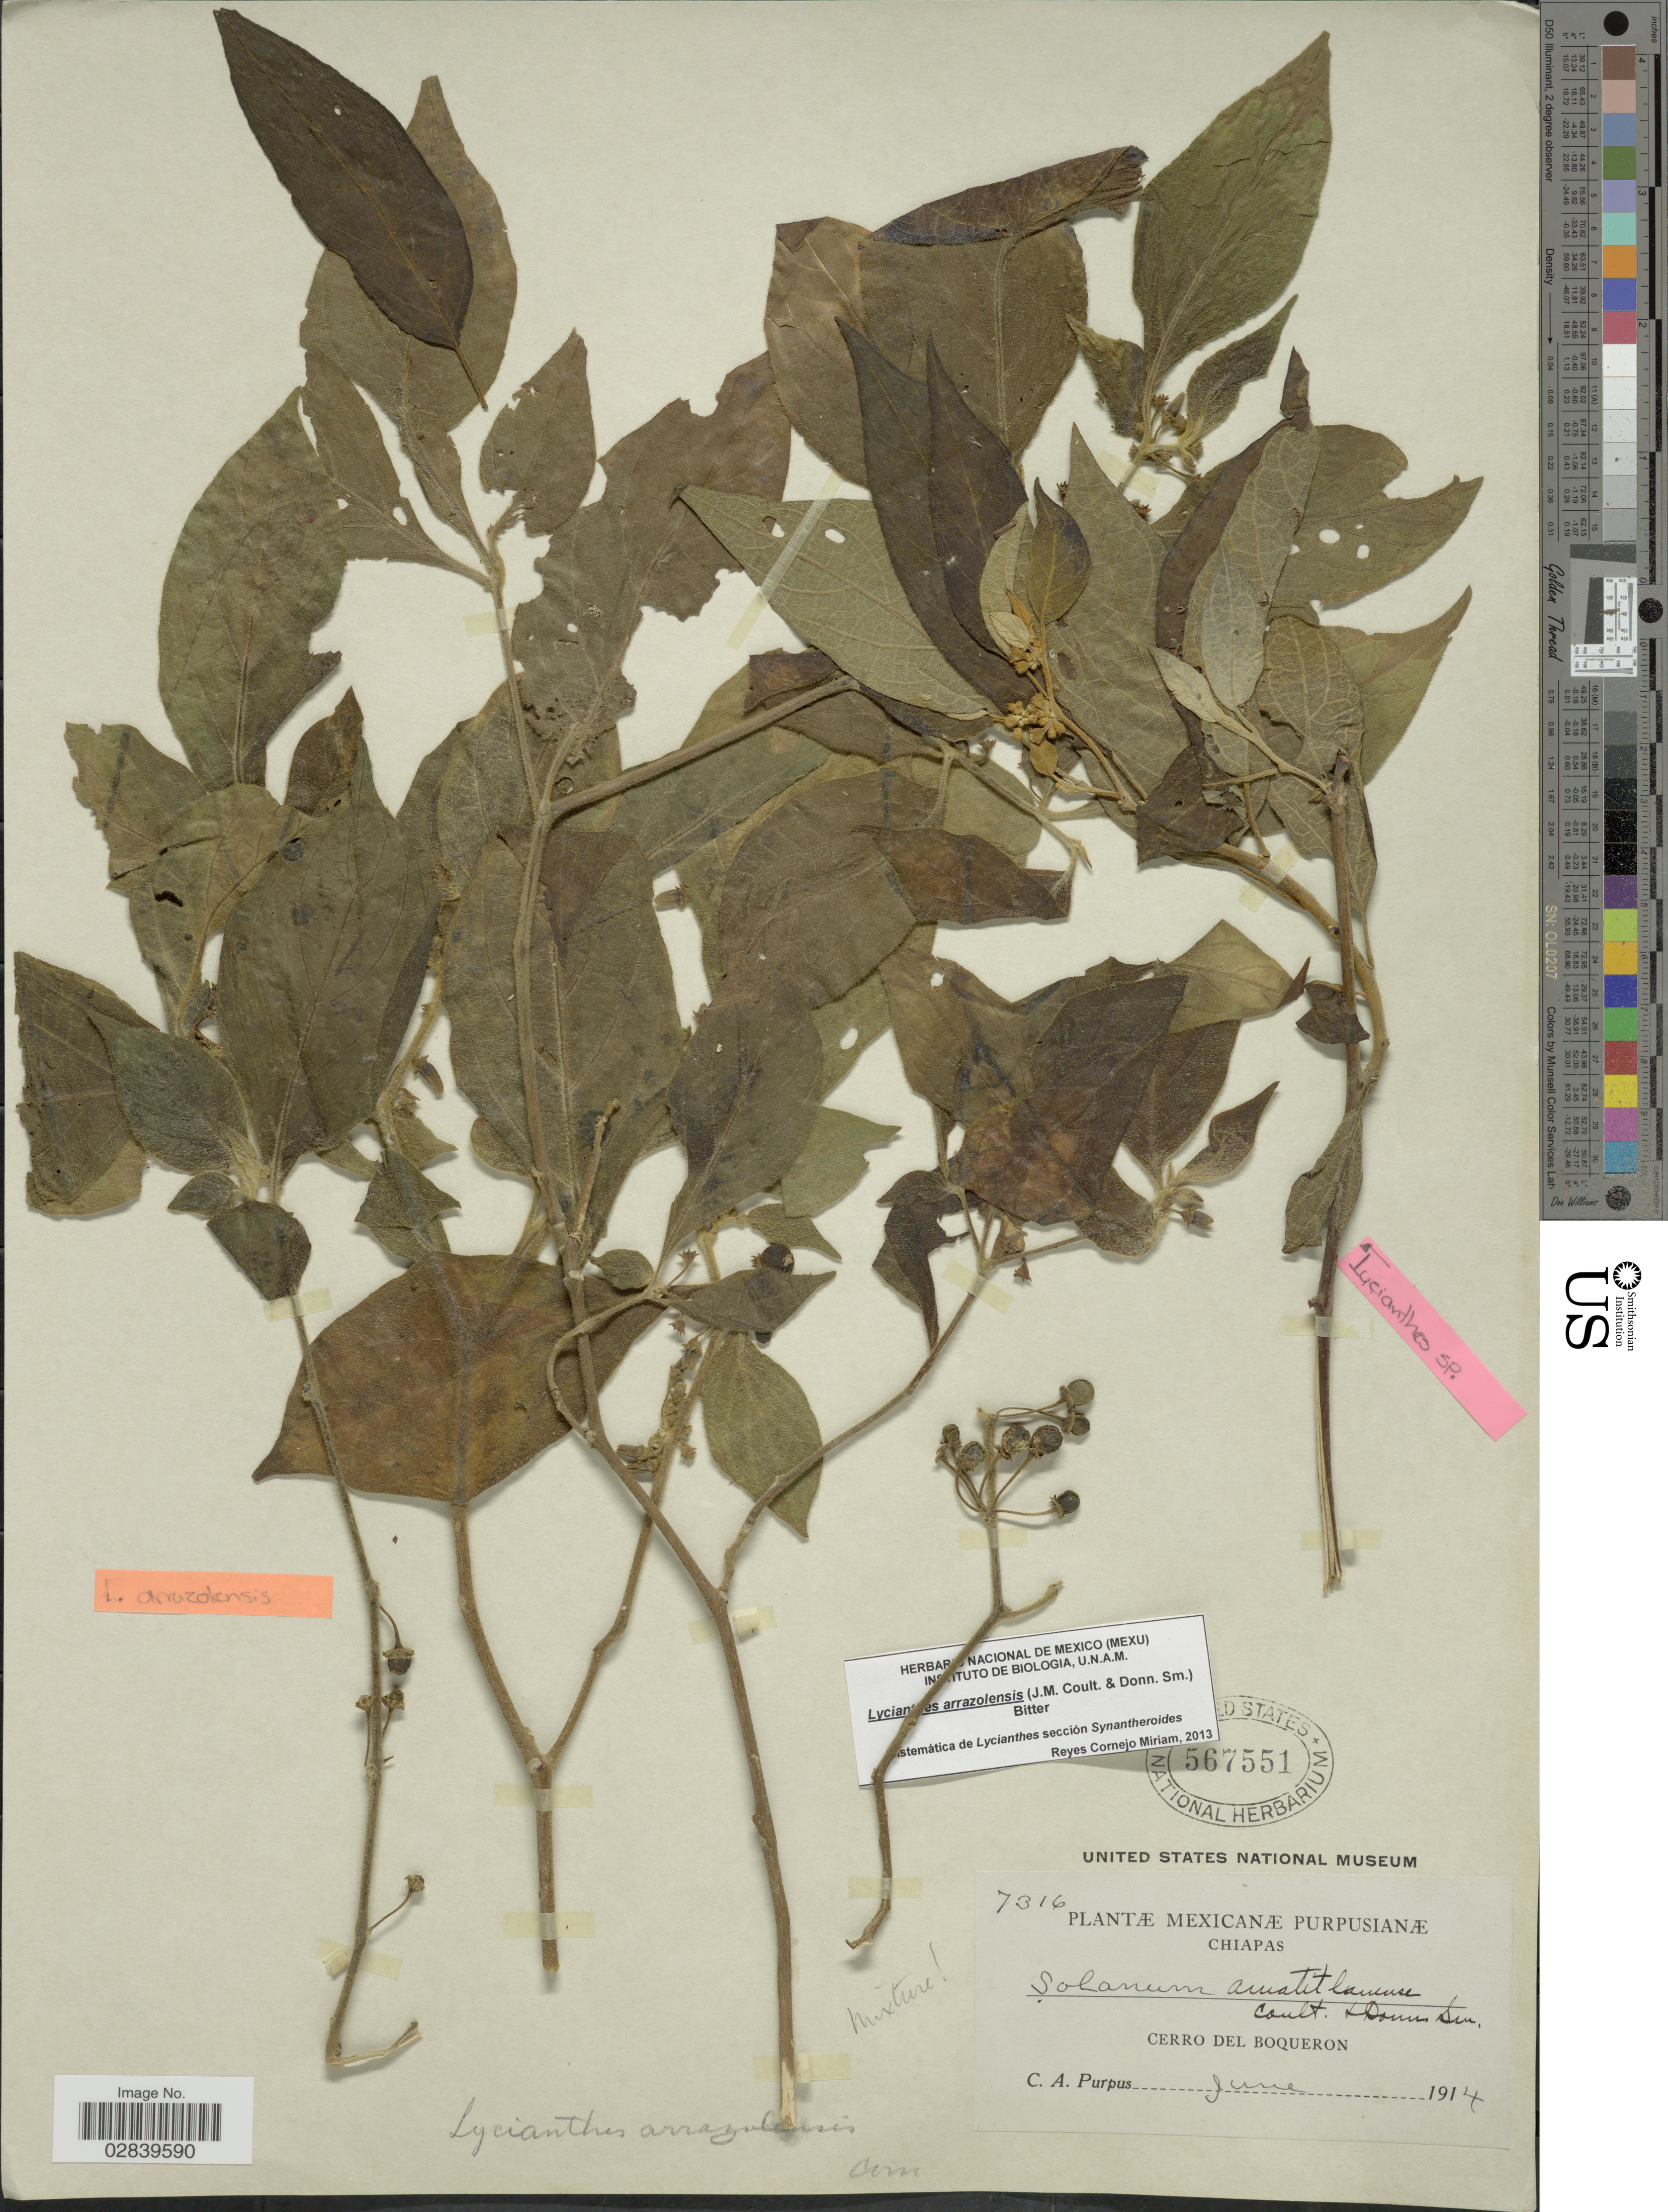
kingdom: Plantae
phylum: Tracheophyta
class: Magnoliopsida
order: Solanales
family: Solanaceae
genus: Lycianthes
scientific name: Lycianthes arrazolensis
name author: (J.M. Coult. & Donn. Sm.) Bitter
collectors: C. A. Purpus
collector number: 7316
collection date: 1914-06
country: Mexico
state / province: Chiapas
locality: Cerro del Boqueron.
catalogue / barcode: US 567551